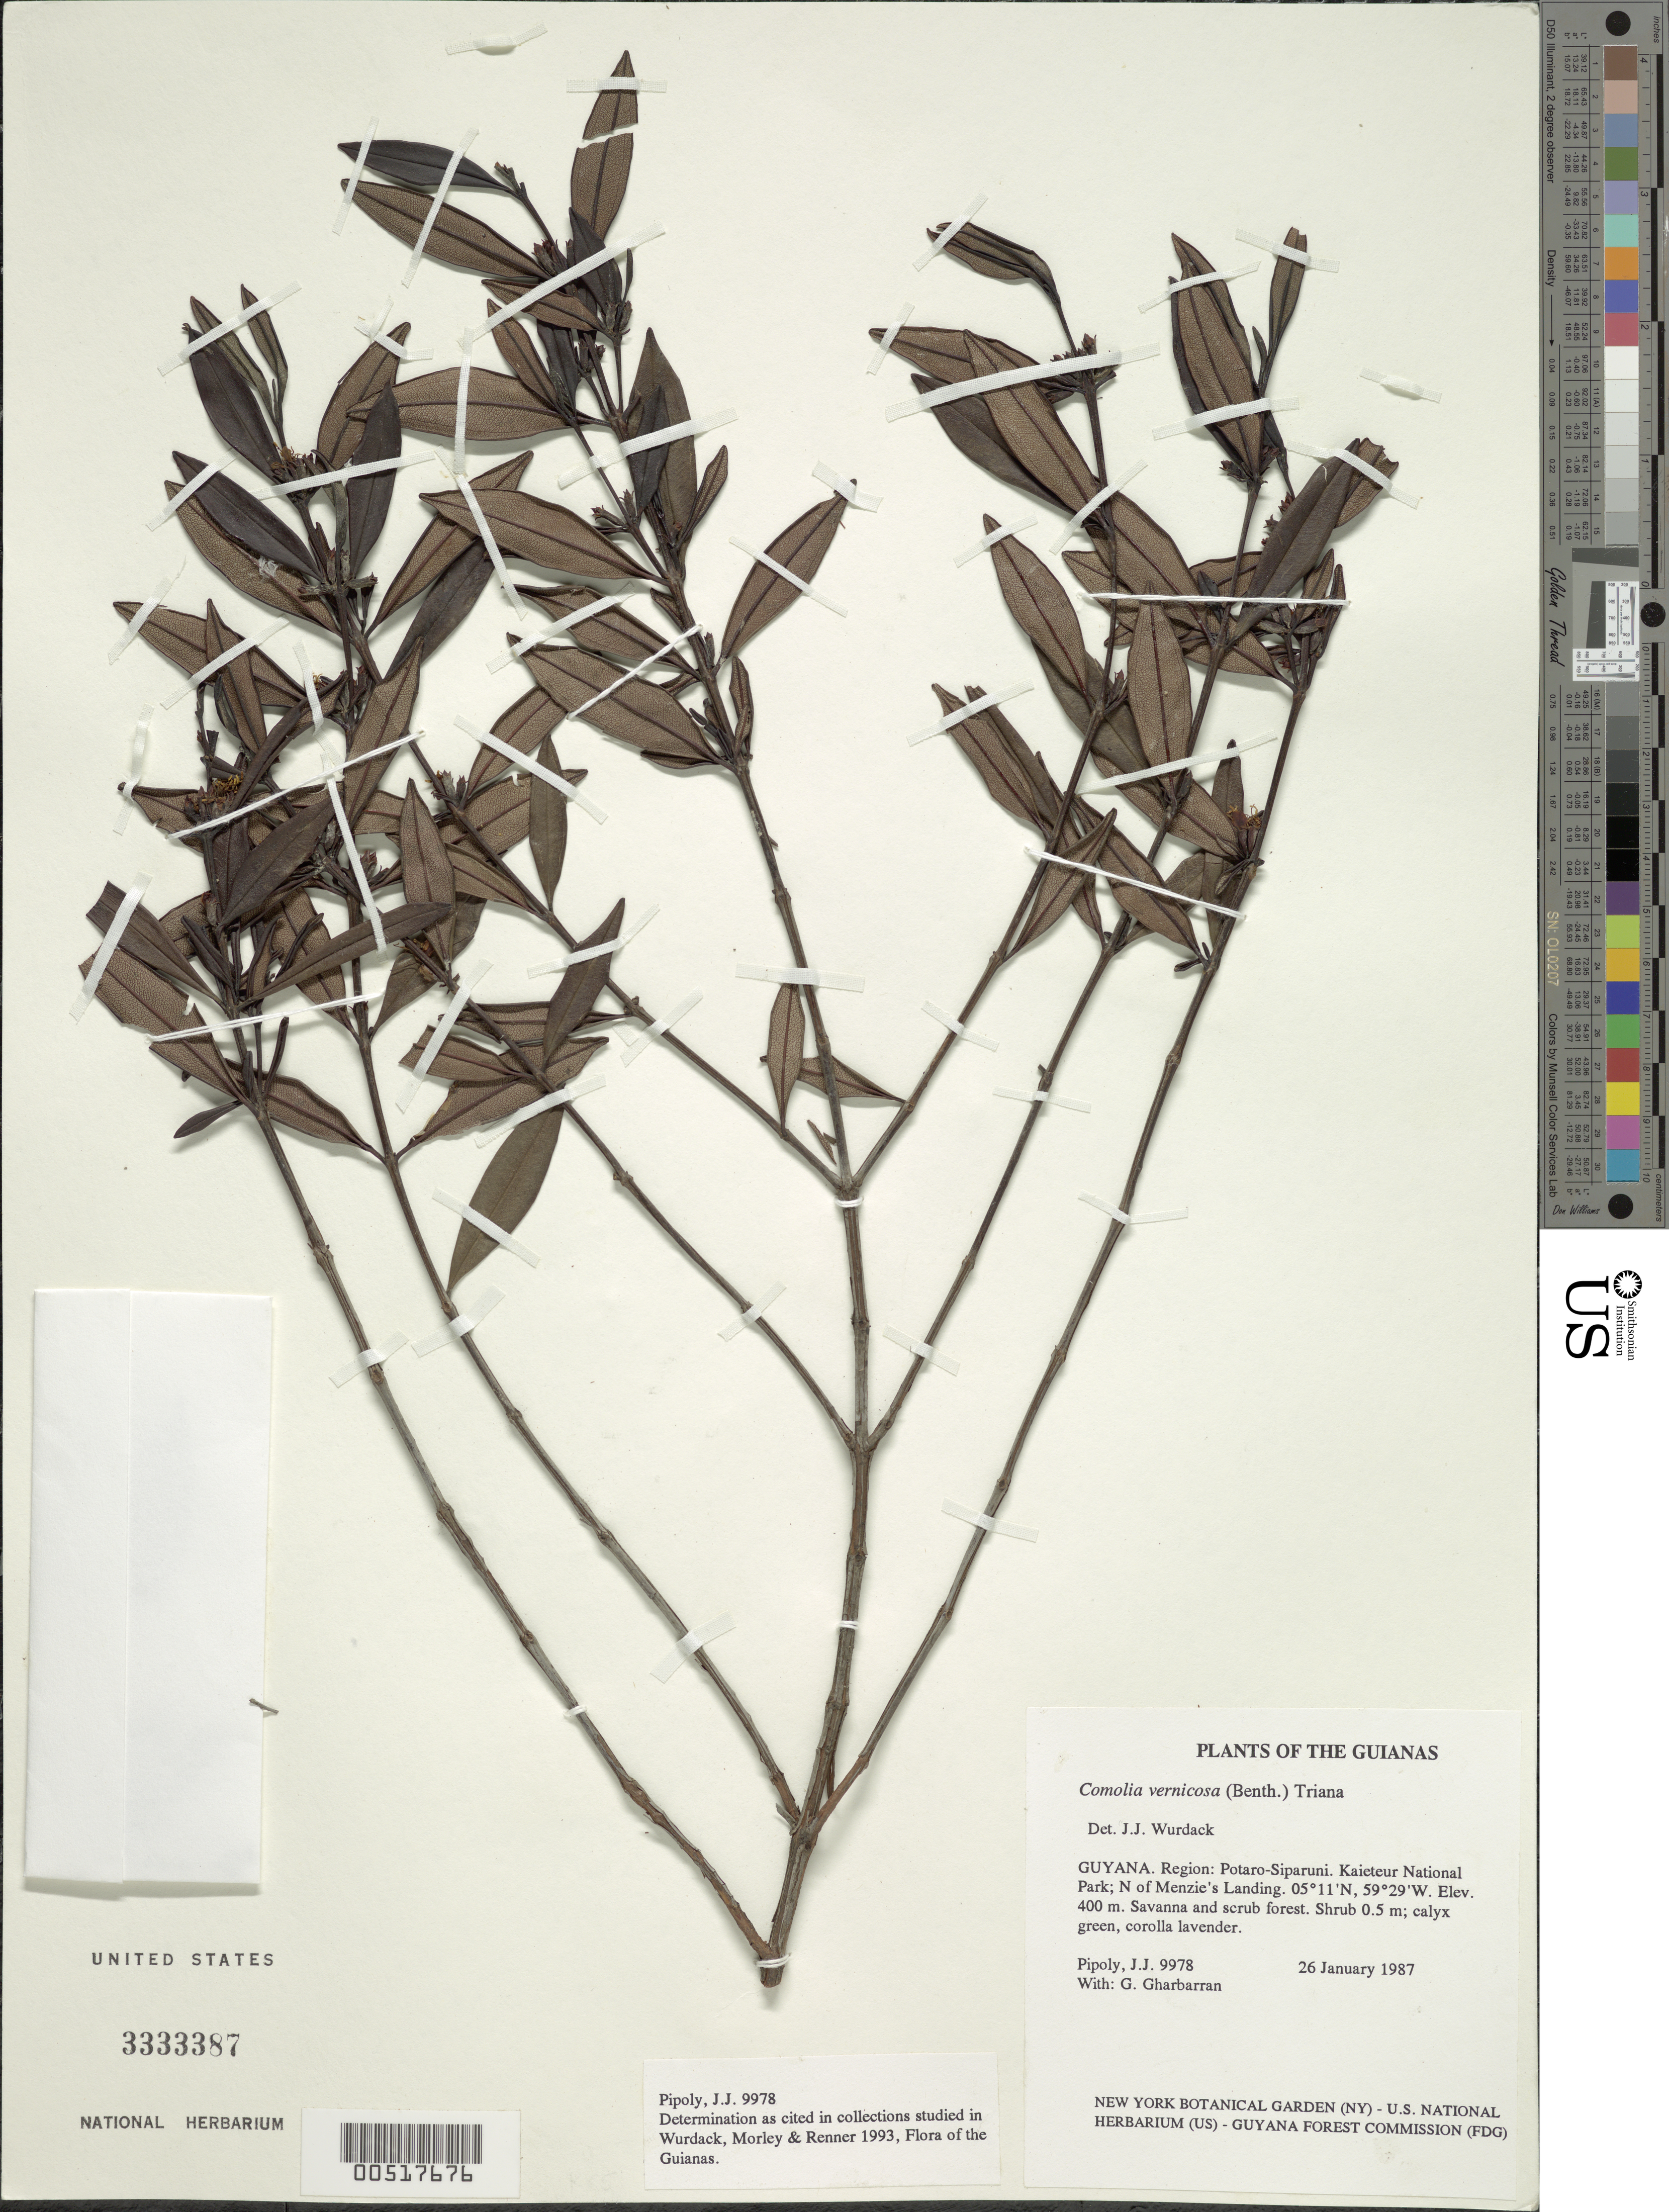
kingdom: Plantae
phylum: Tracheophyta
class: Magnoliopsida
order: Myrtales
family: Melastomataceae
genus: Leiostegia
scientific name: Leiostegia vernicosa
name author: Benth.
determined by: Nunes da Silva, Diego, (RB), Jardim Botanico do Rio de Janeiro - Herbario (BRAZIL)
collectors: J. J. Pipoly & G. Gharbarran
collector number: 9978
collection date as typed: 26 January 1987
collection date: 1987-01-26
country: Guyana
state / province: Potaro-Siparuni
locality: Kaieteur National Park; N of Menzie's Landing and Kaieteur Falls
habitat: Savanna and scrub forest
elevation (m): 400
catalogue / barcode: US 3333387